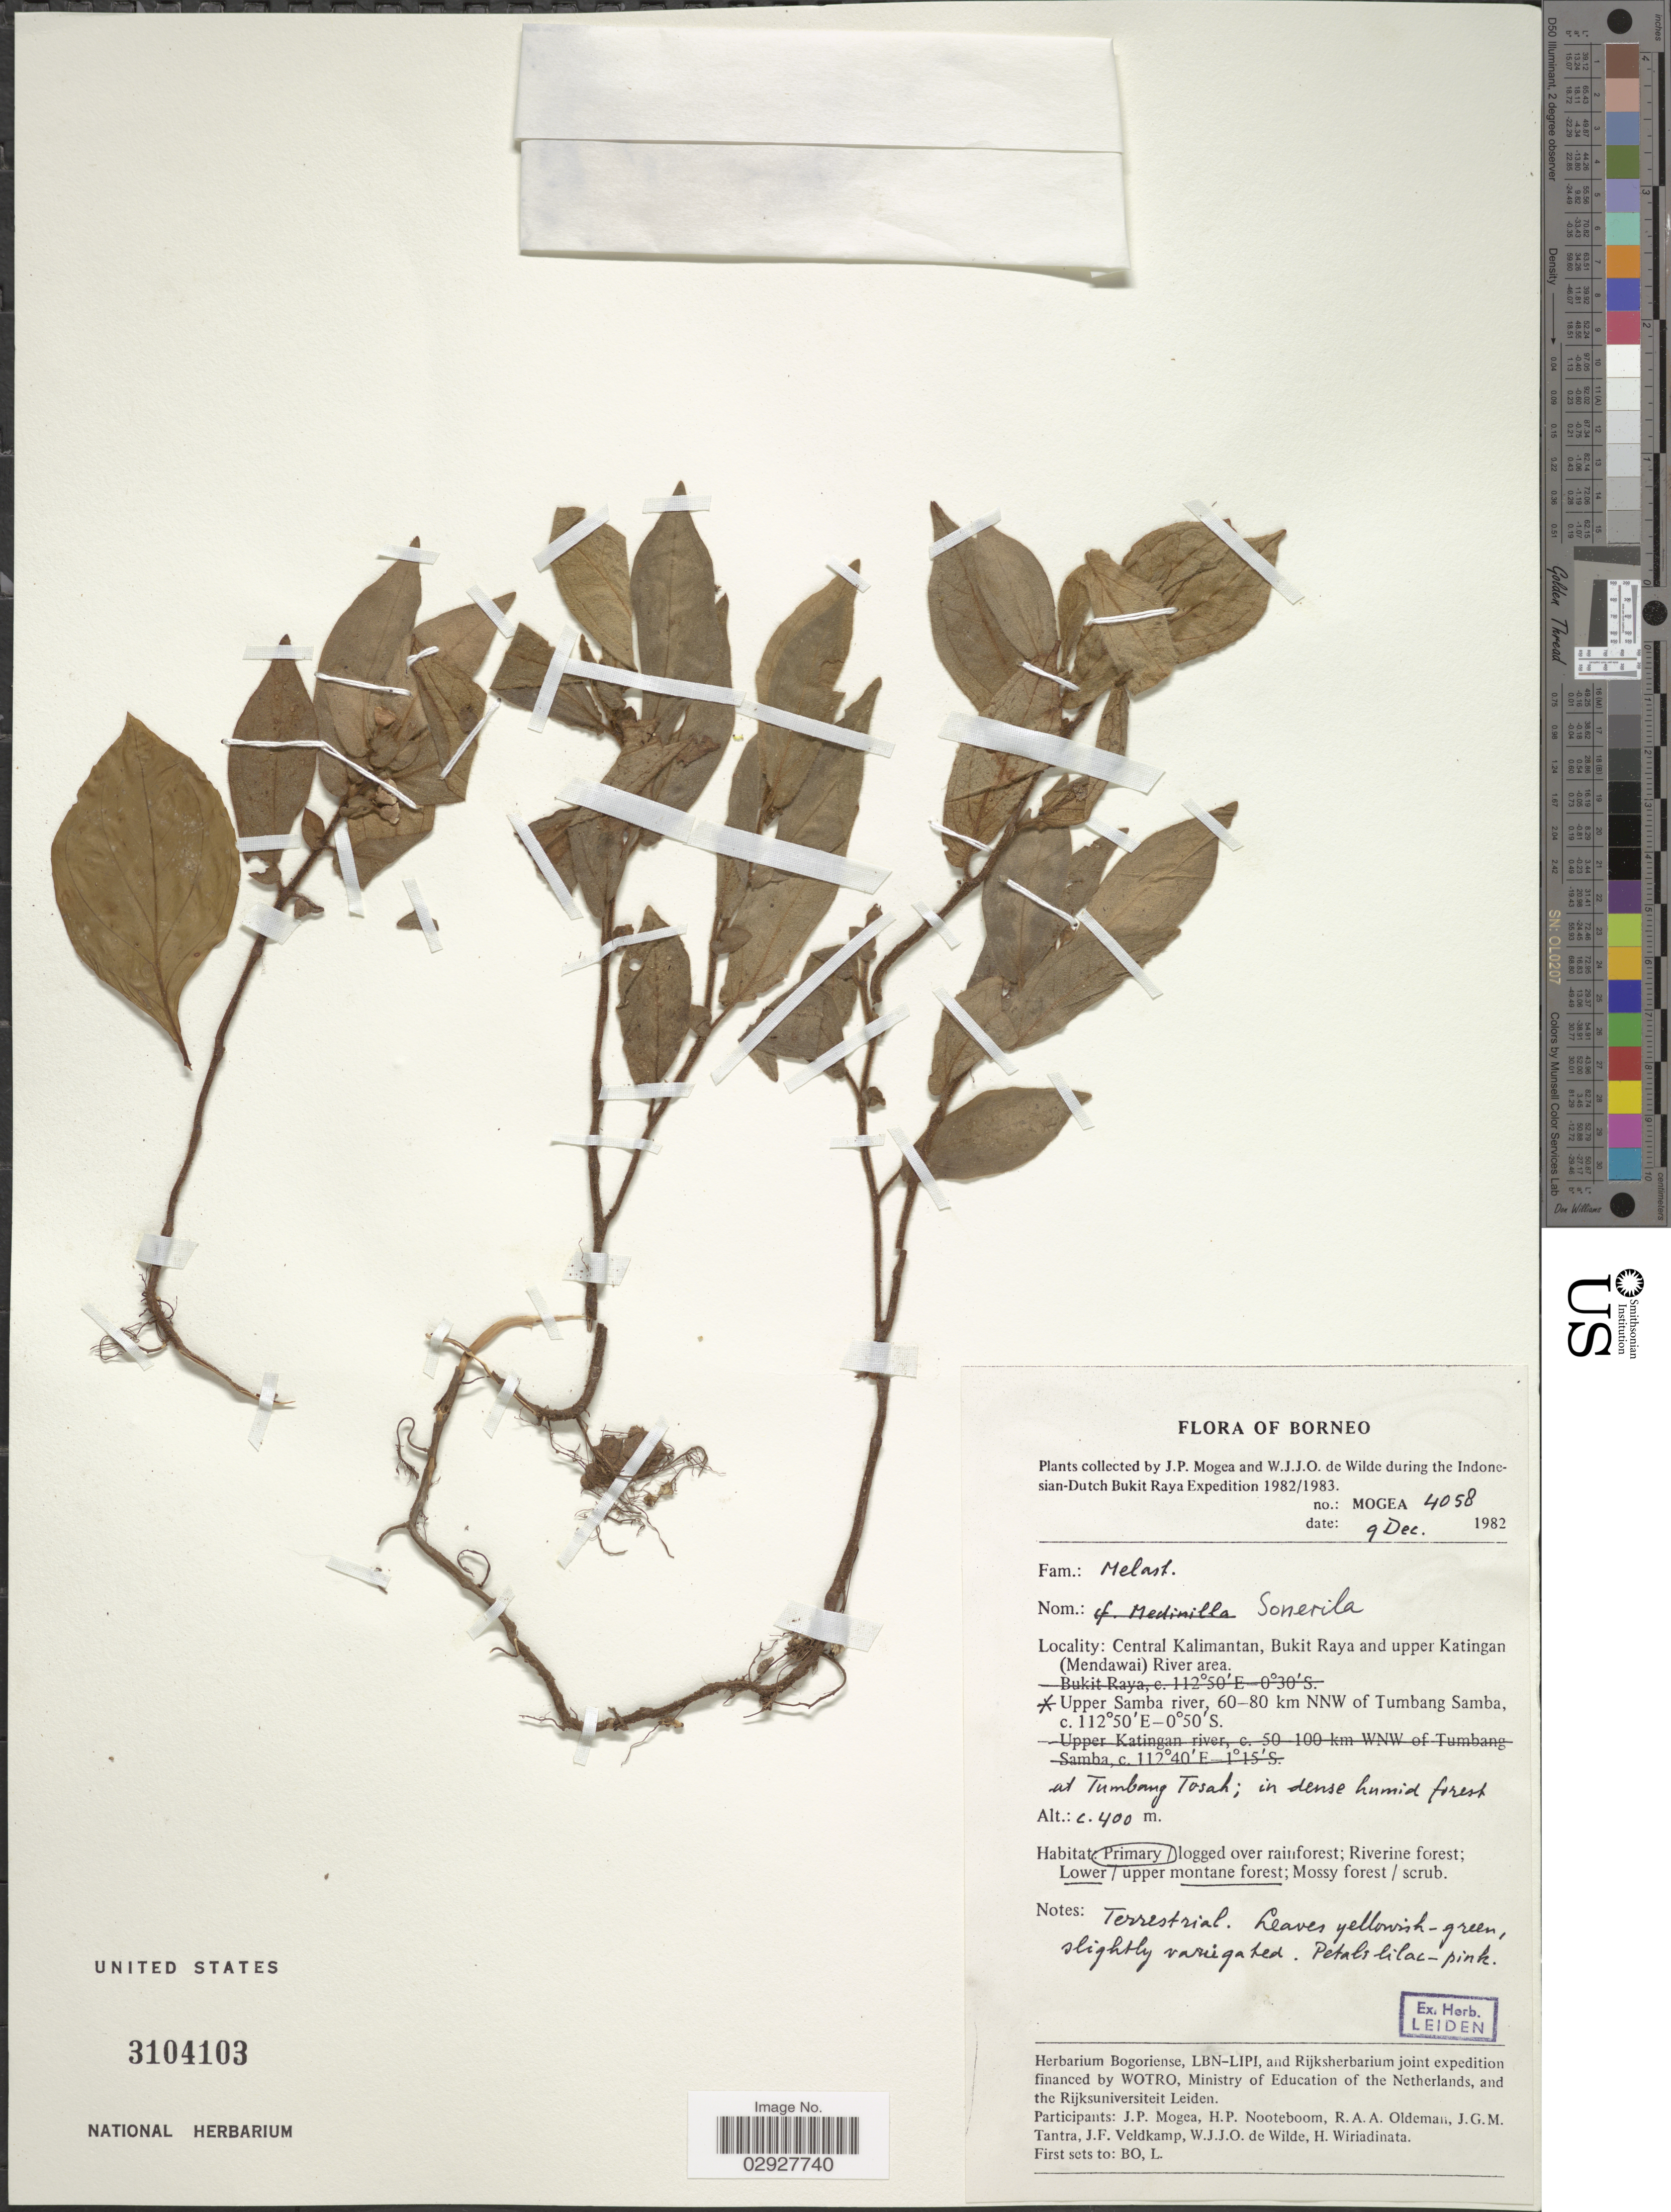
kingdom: Plantae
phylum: Tracheophyta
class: Magnoliopsida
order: Myrtales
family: Melastomataceae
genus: Sonerila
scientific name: Sonerila sp.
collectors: J. Mogea & W. J. de Wilde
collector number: MOGEA 4058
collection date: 1982-12-09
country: Indonesia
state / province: Kalimantan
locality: Borneo. Central Kalimantan, Bukit Raya and upper Katingan (Mendawai) River area. Upper Samba river, 60-80 km NNW of Tumbang Samba, at Tumbang Tosah.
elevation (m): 400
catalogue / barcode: US 3104103